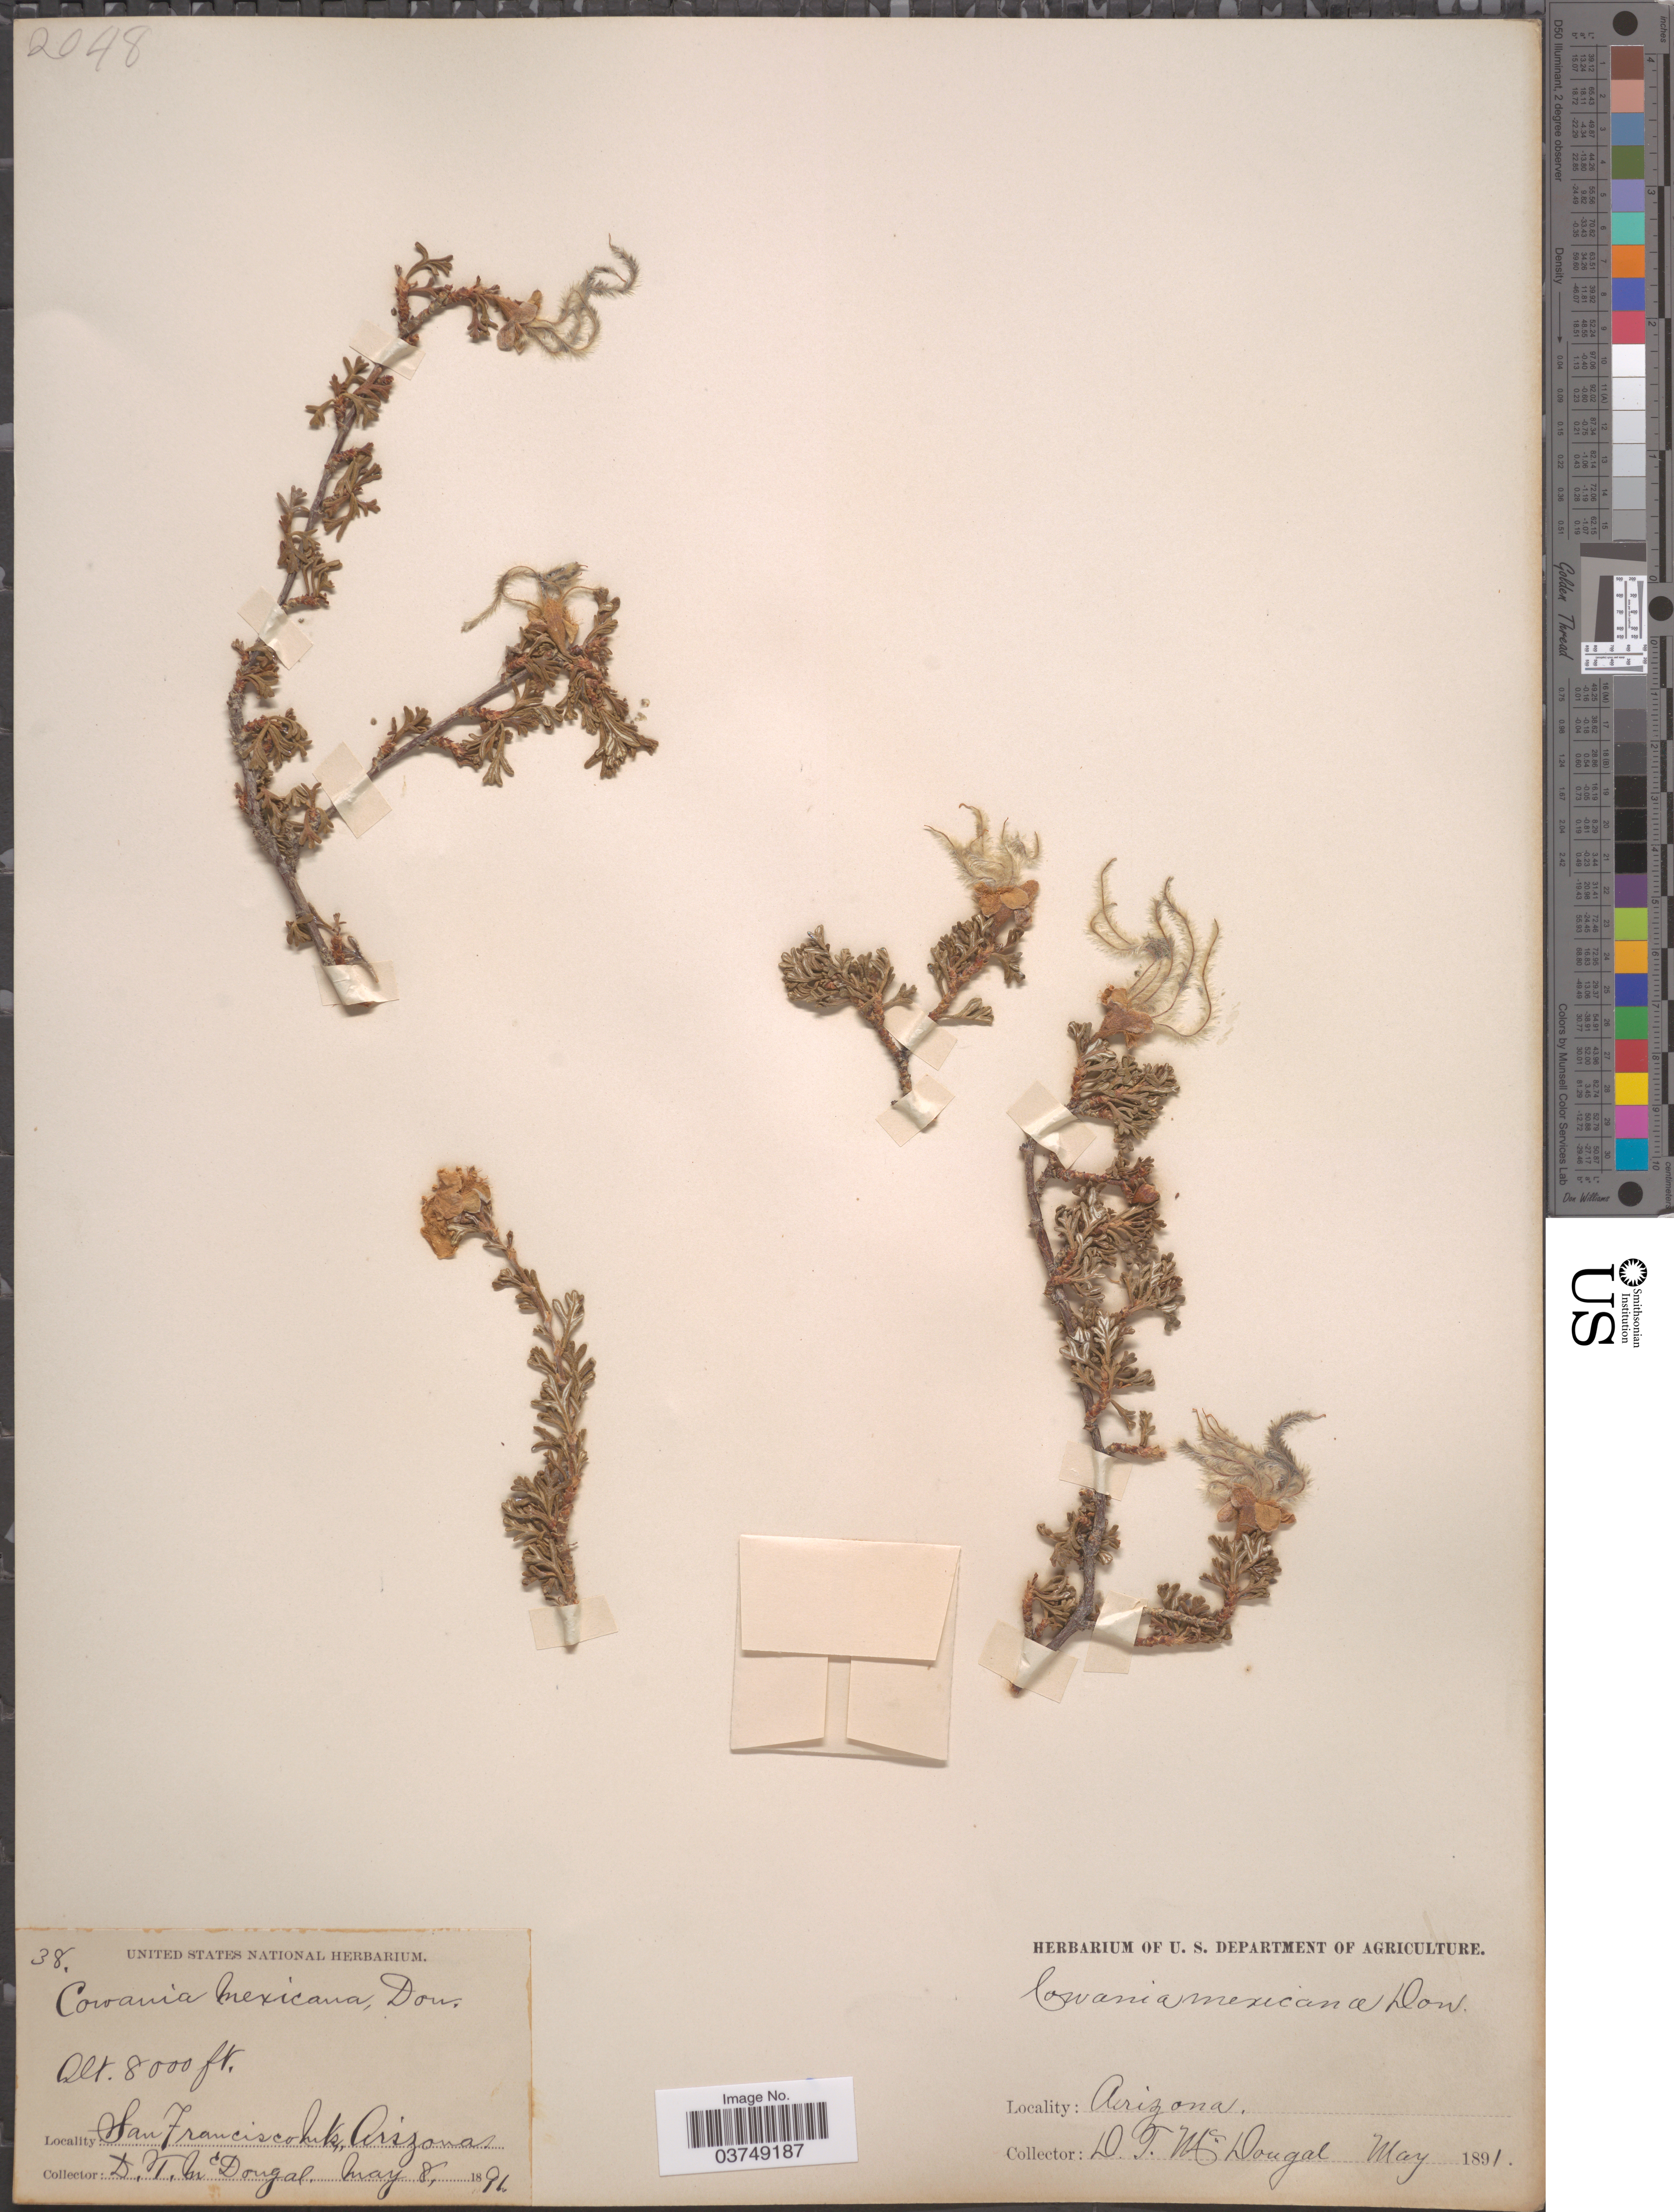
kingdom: Plantae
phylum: Tracheophyta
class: Magnoliopsida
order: Rosales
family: Rosaceae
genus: Purshia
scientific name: Purshia stansburyana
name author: (Torr.) Henrickson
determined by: Strong, Mark T., (BOT), Smithsonian Institution - National Museum of Natural History (UNITED STATES)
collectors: D. McDougal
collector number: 38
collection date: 1891-05-08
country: United States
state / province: Arizona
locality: San Francisco Mts.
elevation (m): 2438